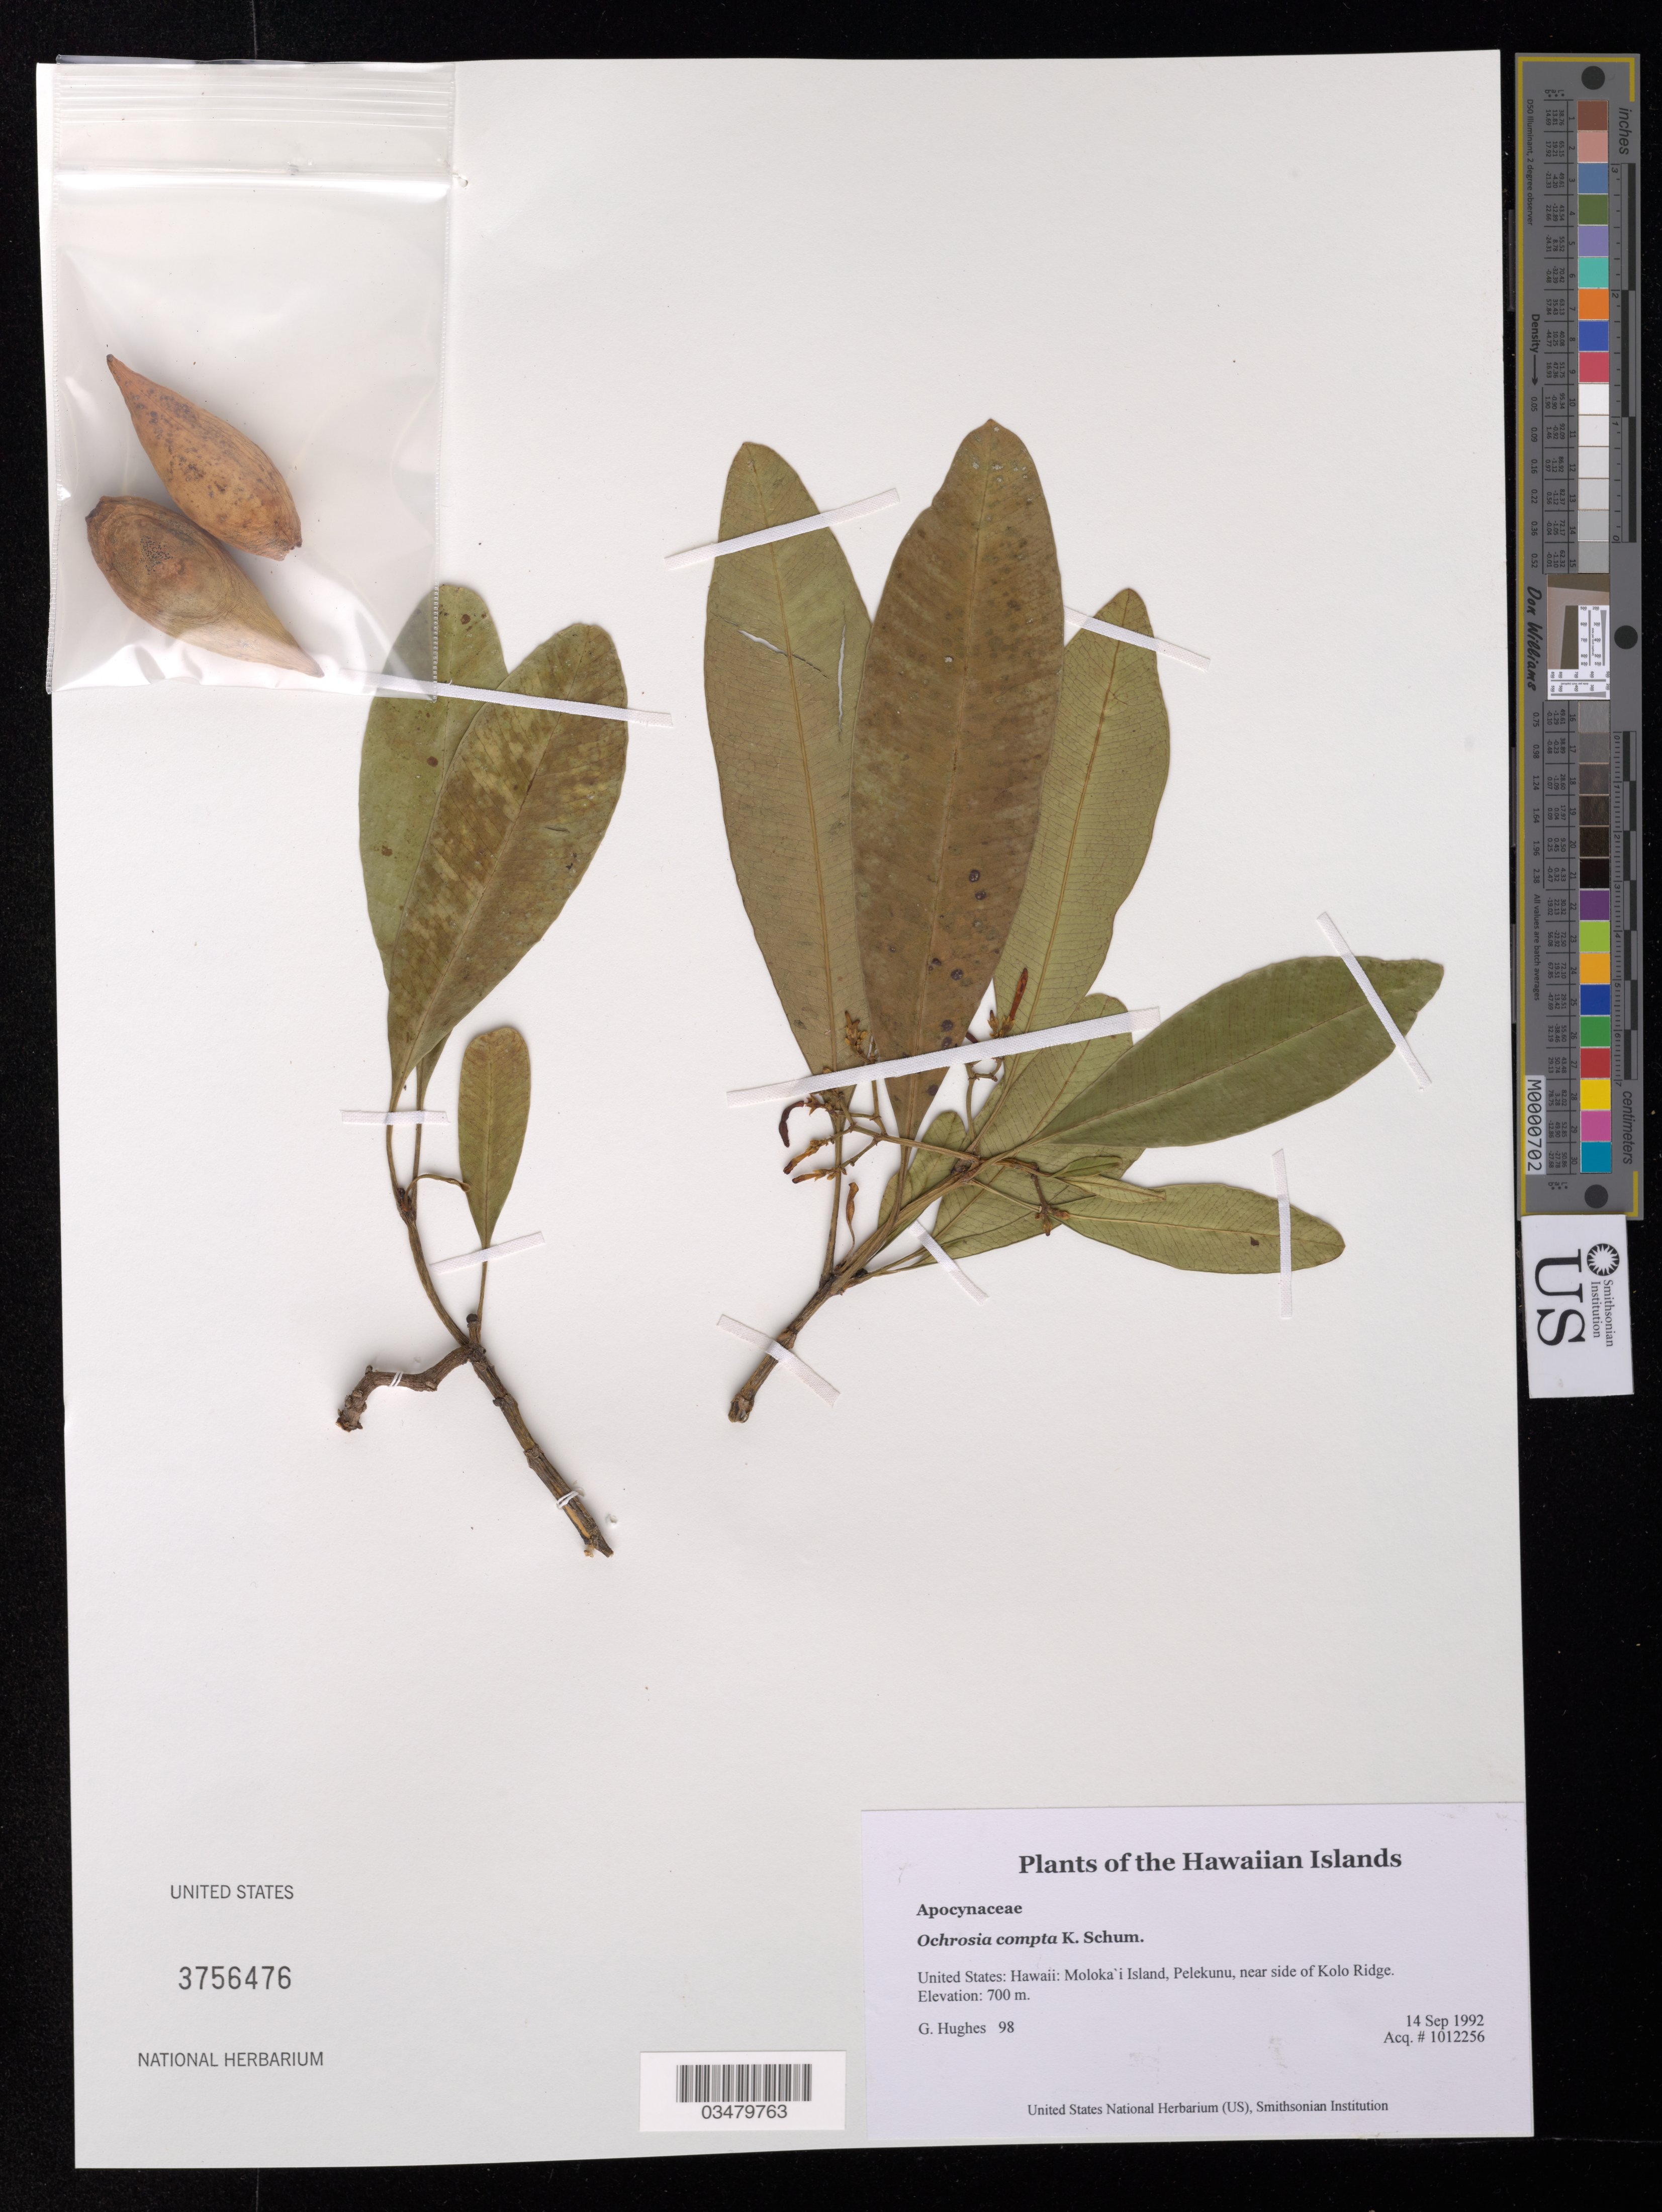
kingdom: Plantae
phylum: Tracheophyta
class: Magnoliopsida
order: Gentianales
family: Apocynaceae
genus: Ochrosia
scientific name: Ochrosia compta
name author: K. Schum.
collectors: G. Hughes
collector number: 98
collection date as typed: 9-14-92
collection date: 1992-09-14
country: United States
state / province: Hawaii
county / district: Maui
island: Moloka'i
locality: Pelekunu, near side of Kolo Ridge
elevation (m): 700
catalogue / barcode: US 3756476